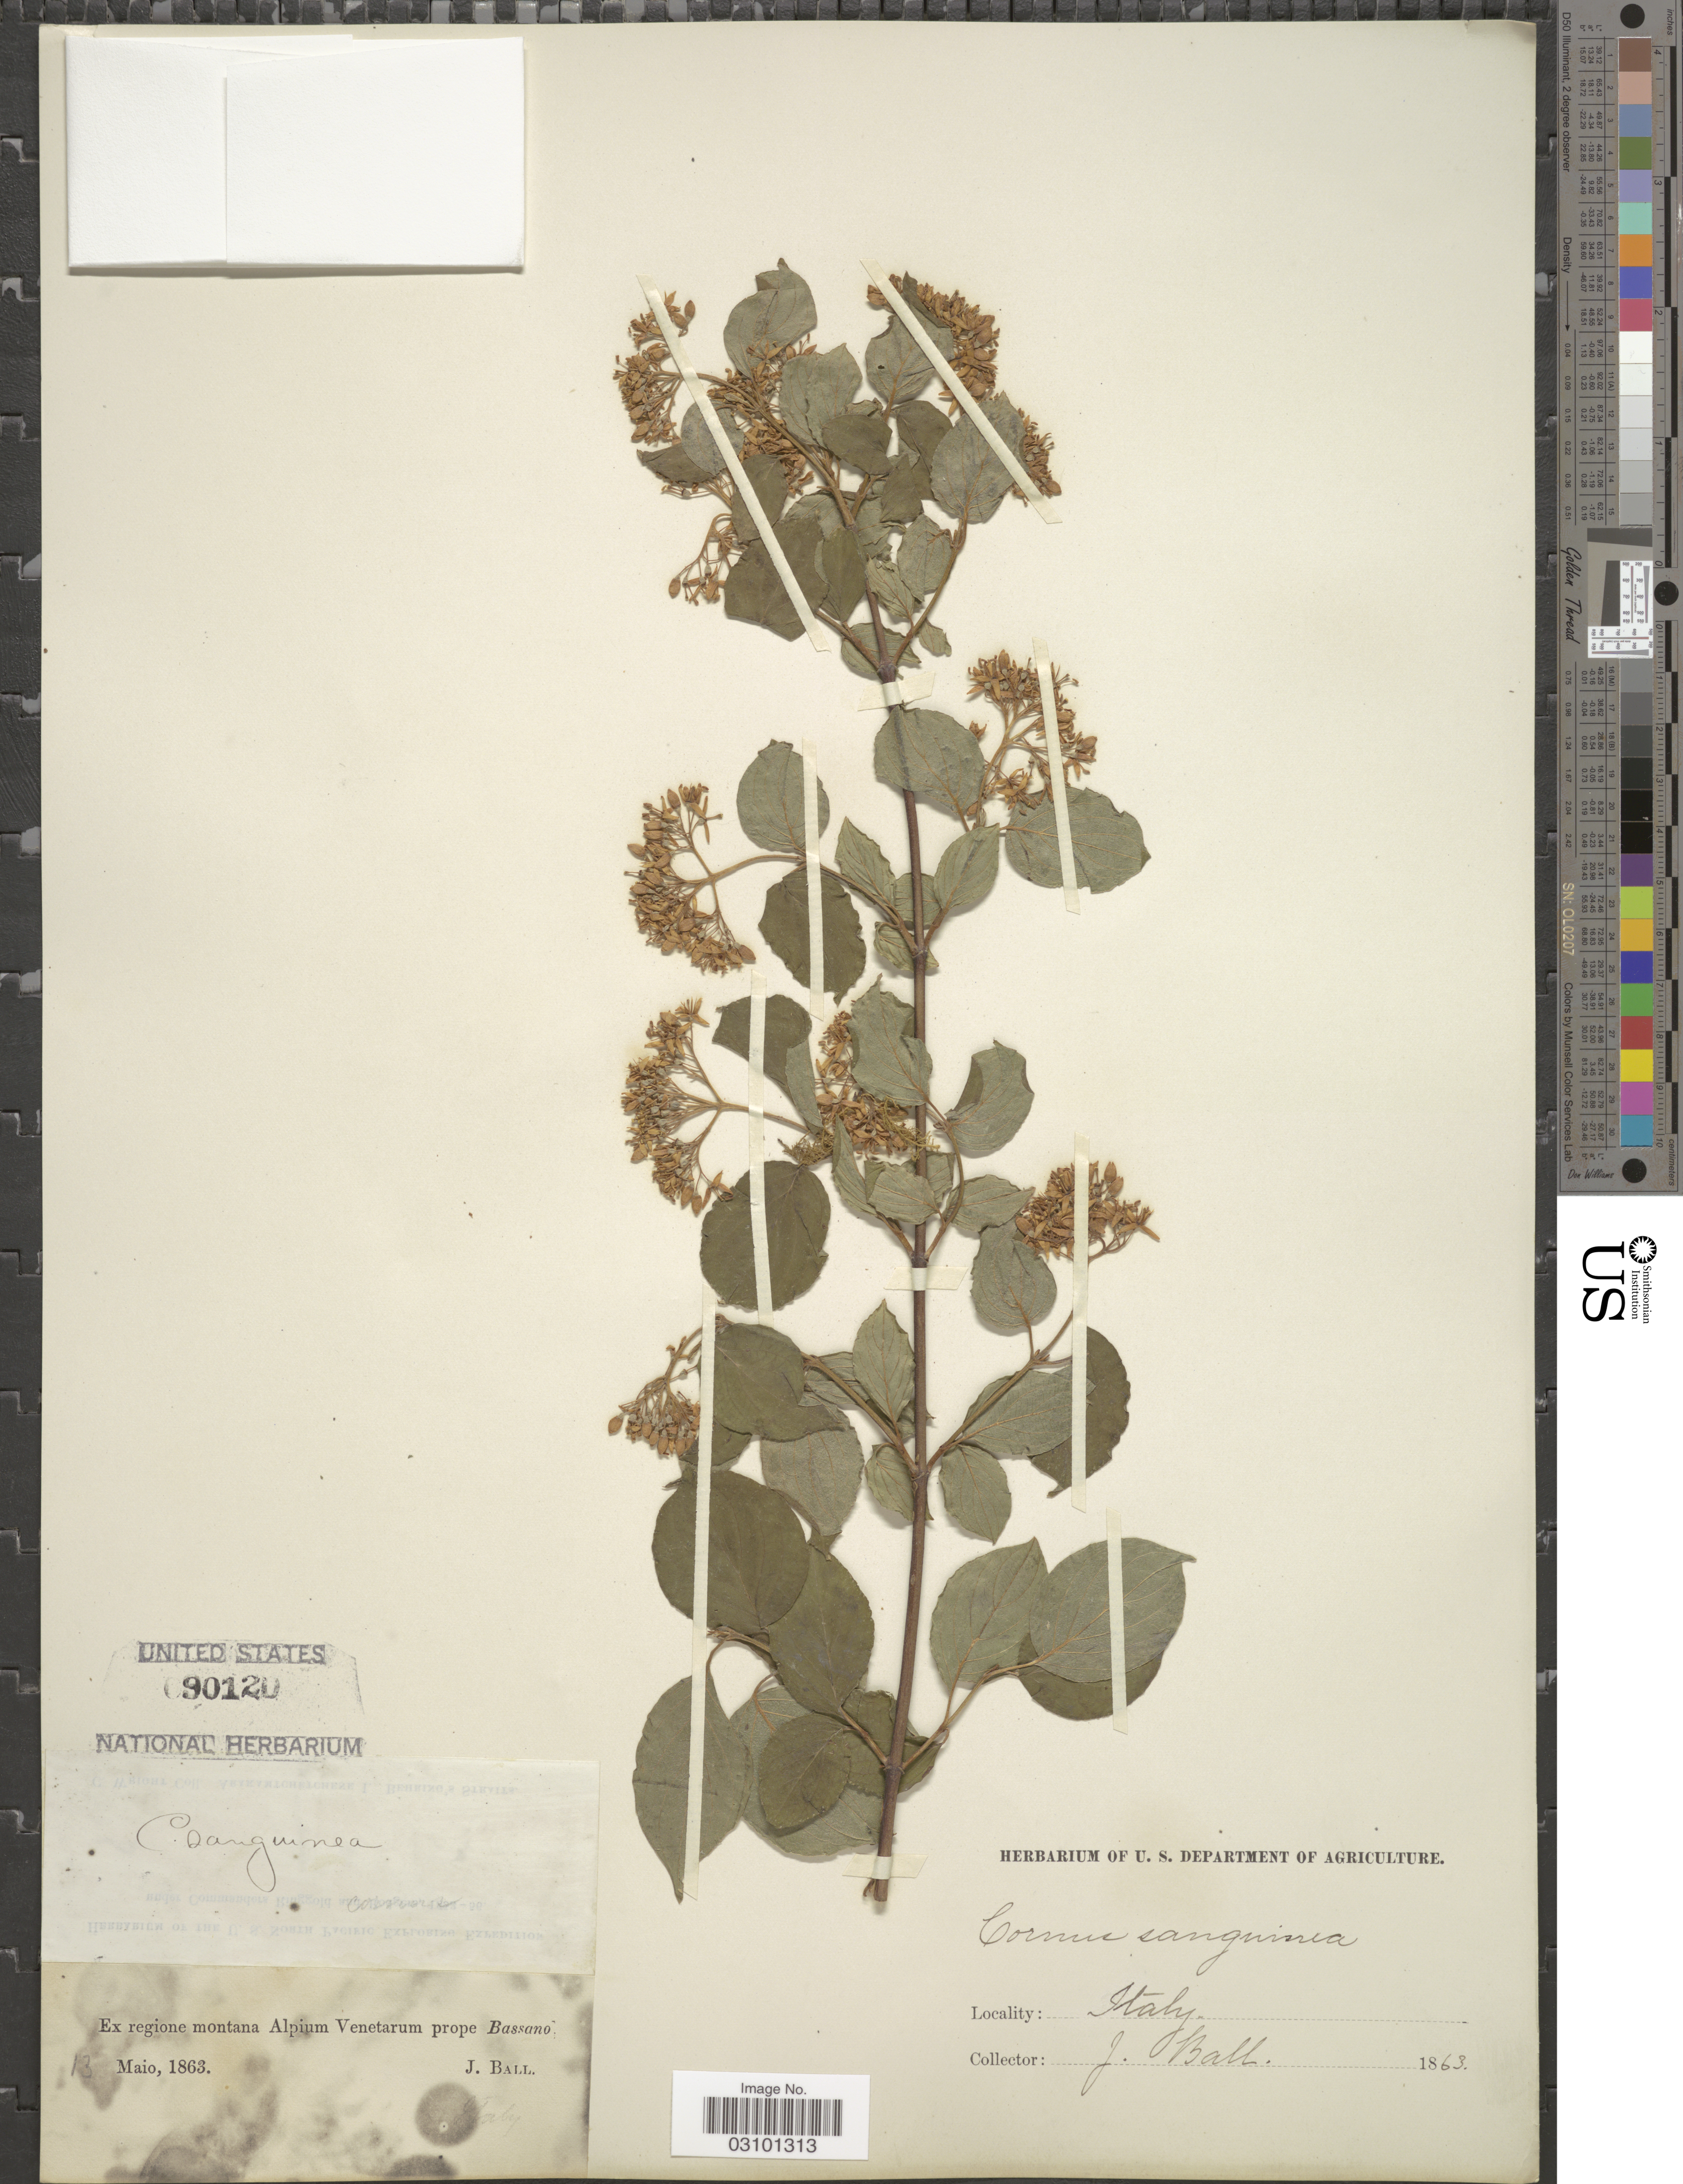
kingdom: Plantae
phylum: Tracheophyta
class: Magnoliopsida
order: Cornales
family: Cornaceae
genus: Cornus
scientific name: Cornus sanguinea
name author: L.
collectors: J. Ball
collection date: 1863-05-13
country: Italy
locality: Ex regione montana Alpium Venetarum prope Bassano.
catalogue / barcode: US 90120